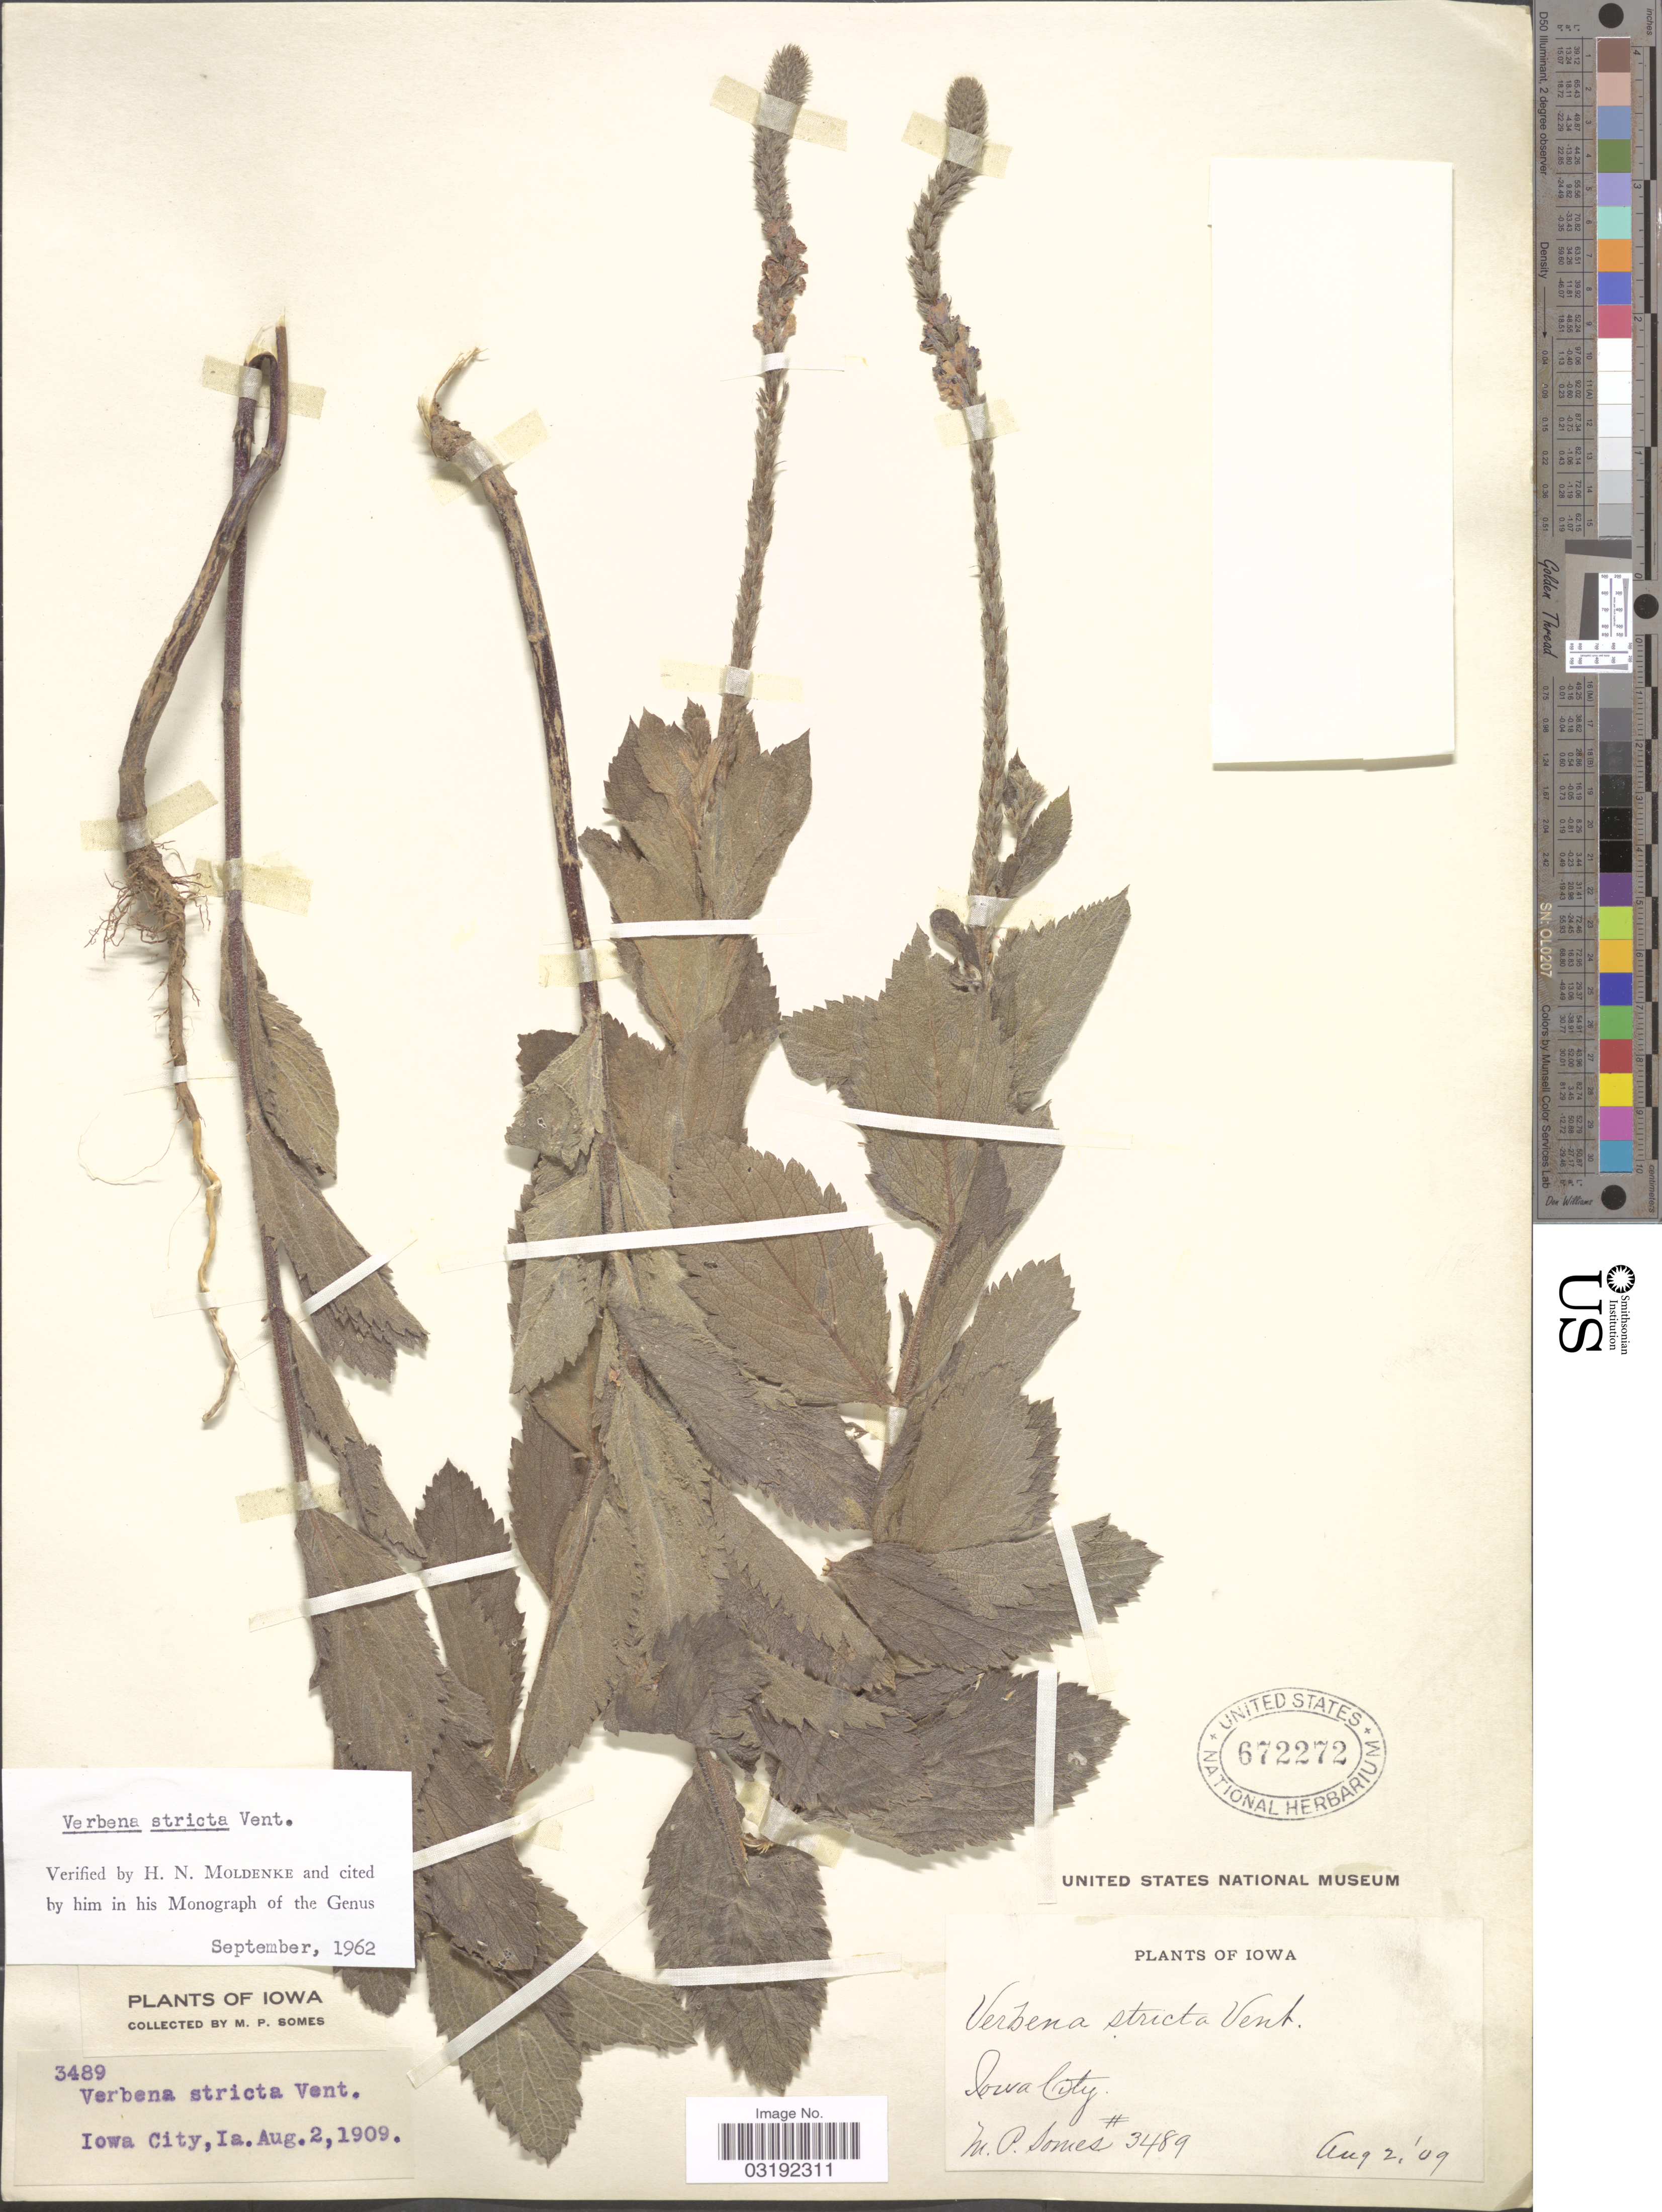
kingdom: Plantae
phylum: Tracheophyta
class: Magnoliopsida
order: Lamiales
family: Verbenaceae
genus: Verbena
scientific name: Verbena stricta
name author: Vent.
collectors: M. Somes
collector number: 3489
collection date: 1909-08-02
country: United States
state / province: Iowa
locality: Iowa City.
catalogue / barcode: US 672272